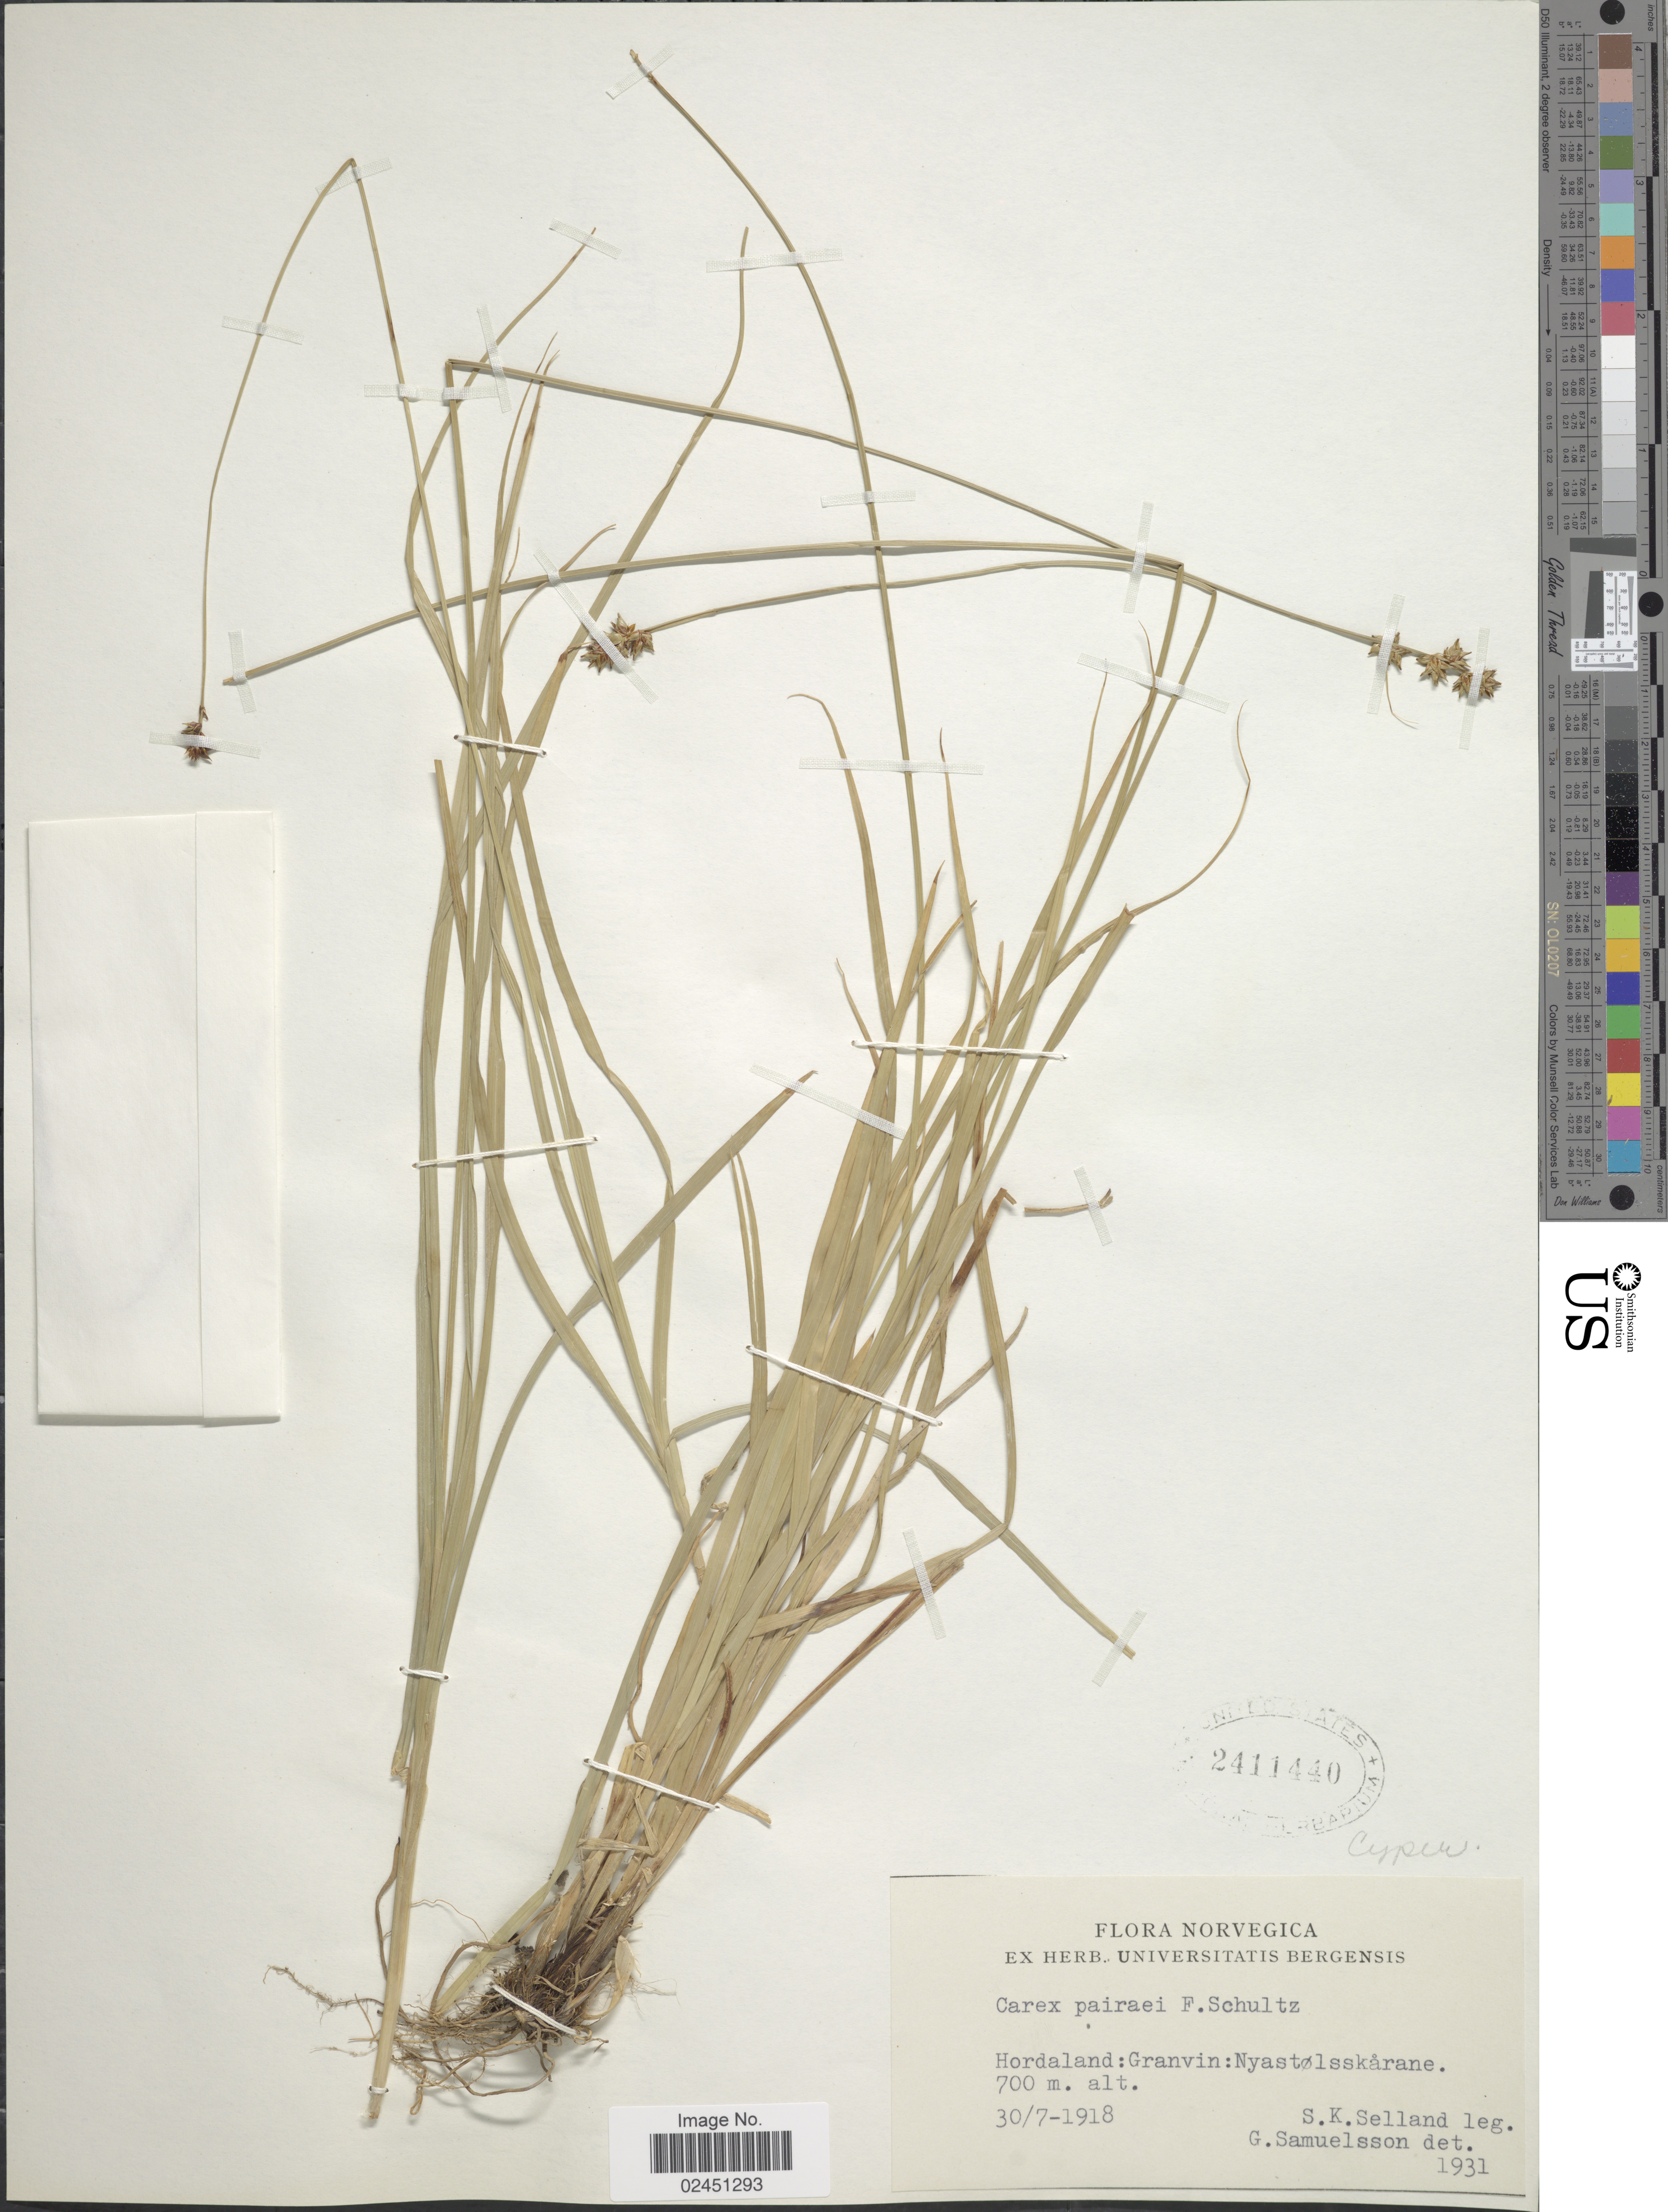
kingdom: Plantae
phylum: Tracheophyta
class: Liliopsida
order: Poales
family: Cyperaceae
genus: Carex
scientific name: Carex pairae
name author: F.W. Schultz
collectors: S. Selland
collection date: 1918-07-30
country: Norway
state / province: Hordaland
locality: Granvin: Nyastolsskarane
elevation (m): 700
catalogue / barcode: US 24114440